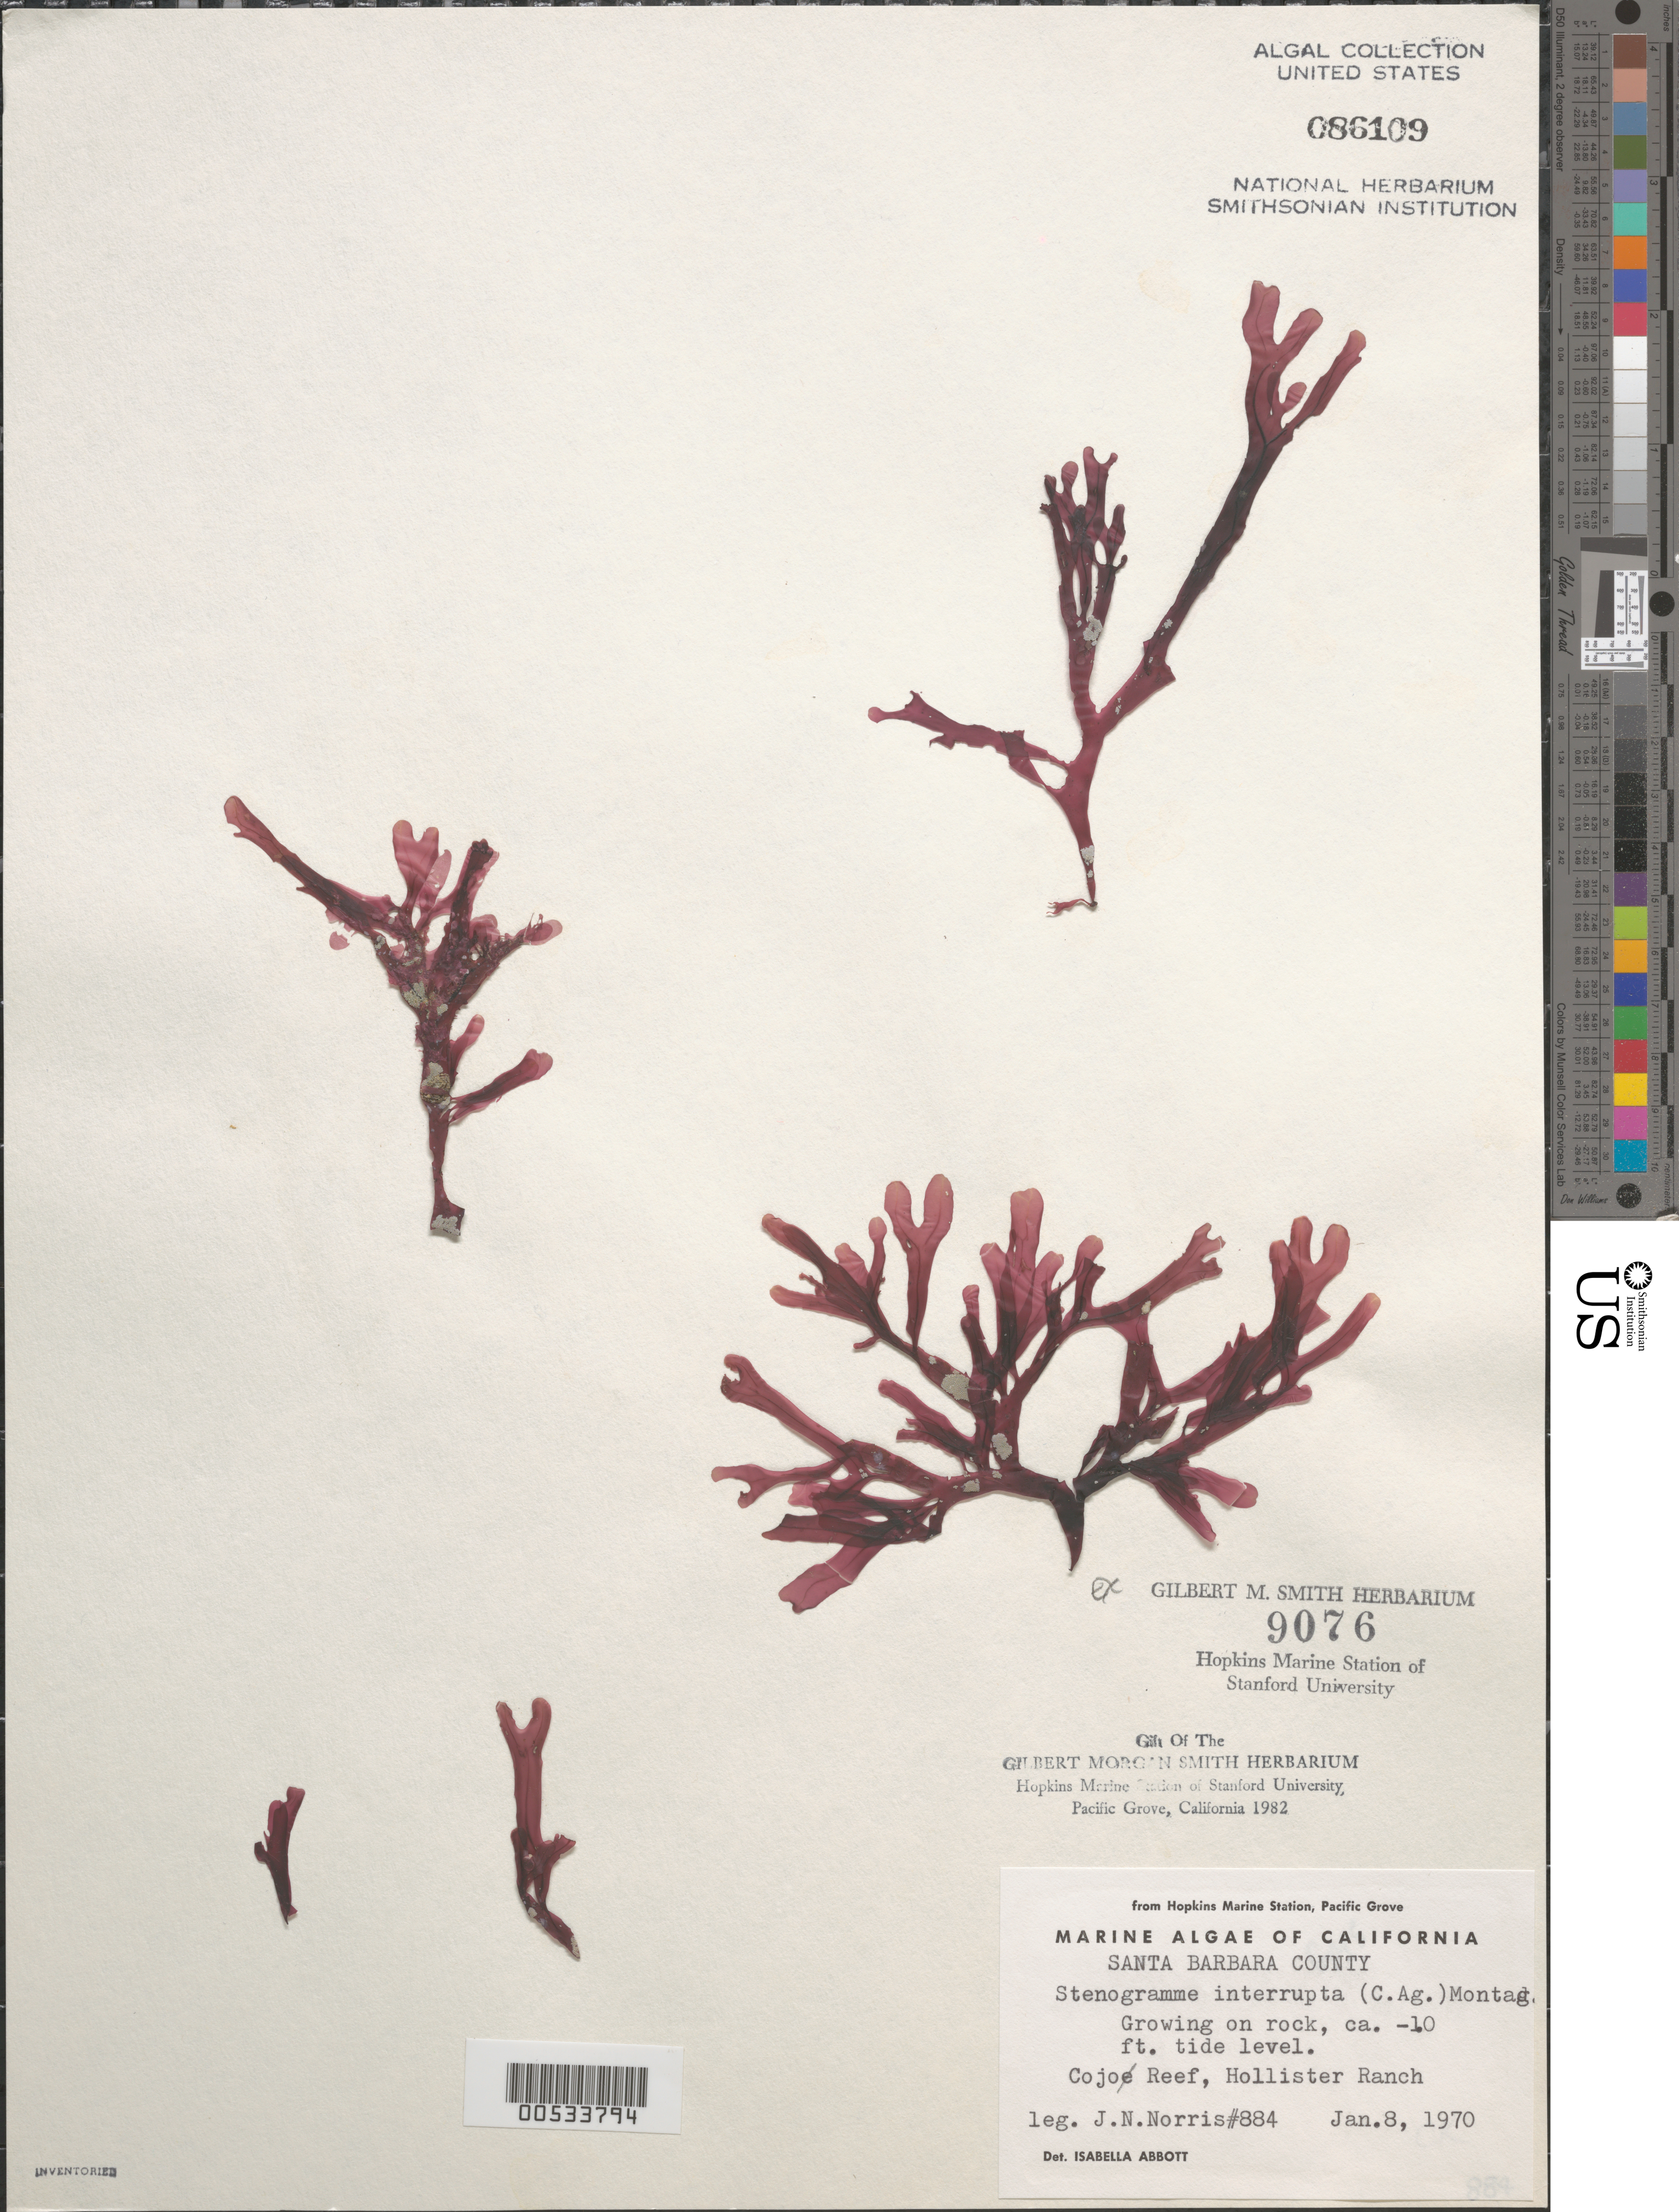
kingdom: Plantae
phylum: Rhodophyta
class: Florideophyceae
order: Gigartinales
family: Phyllophoraceae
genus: Stenogramma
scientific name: Stenogramma interruptum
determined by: Abbott, Isabella A.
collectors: J. N. Norris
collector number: JN-884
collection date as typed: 08 Jan 1970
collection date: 1970-01-08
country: United States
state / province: California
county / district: Santa Barbara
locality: Cojo Reef, Hollister Ranch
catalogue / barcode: US 86109